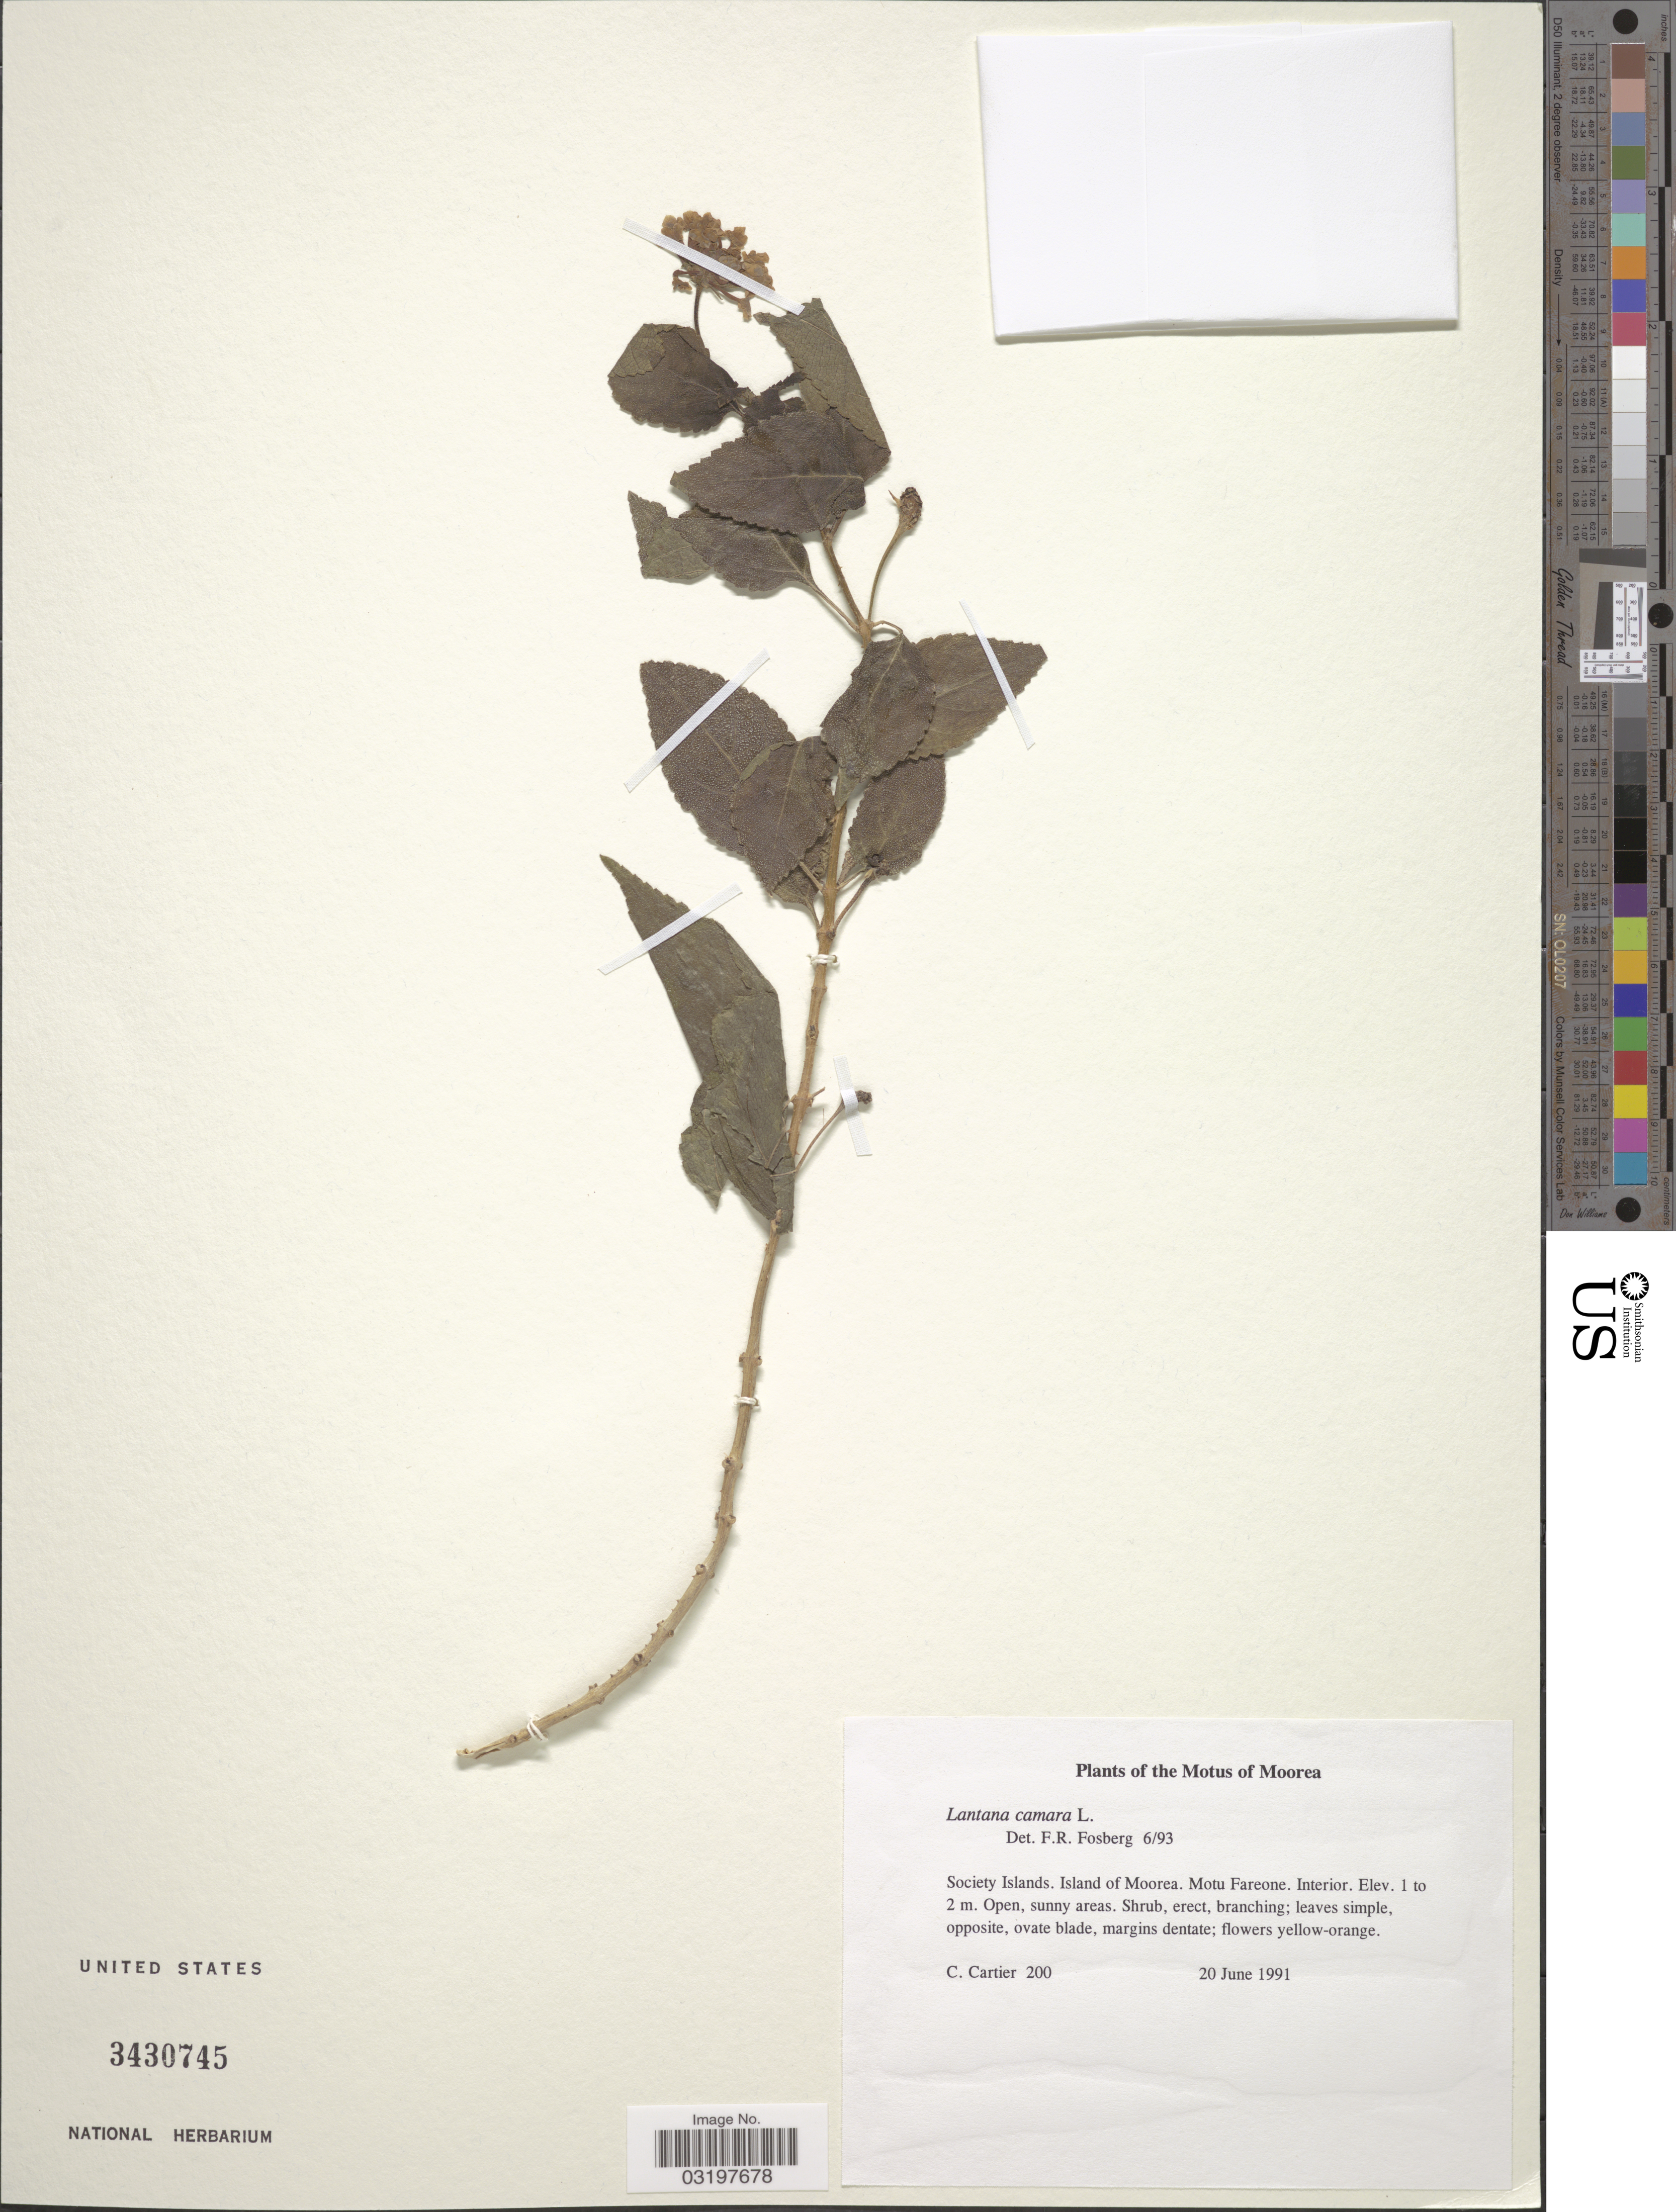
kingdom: Plantae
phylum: Tracheophyta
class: Magnoliopsida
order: Lamiales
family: Verbenaceae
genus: Lantana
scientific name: Lantana camara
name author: L.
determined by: Fosberg, F. R.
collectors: C. Cartier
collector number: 200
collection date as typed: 20 Jun 1991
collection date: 1991-06-20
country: French Polynesia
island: Moorea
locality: Interior, Fareone [Society Is.]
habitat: Open, sunny areas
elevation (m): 1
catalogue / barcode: US 3430745